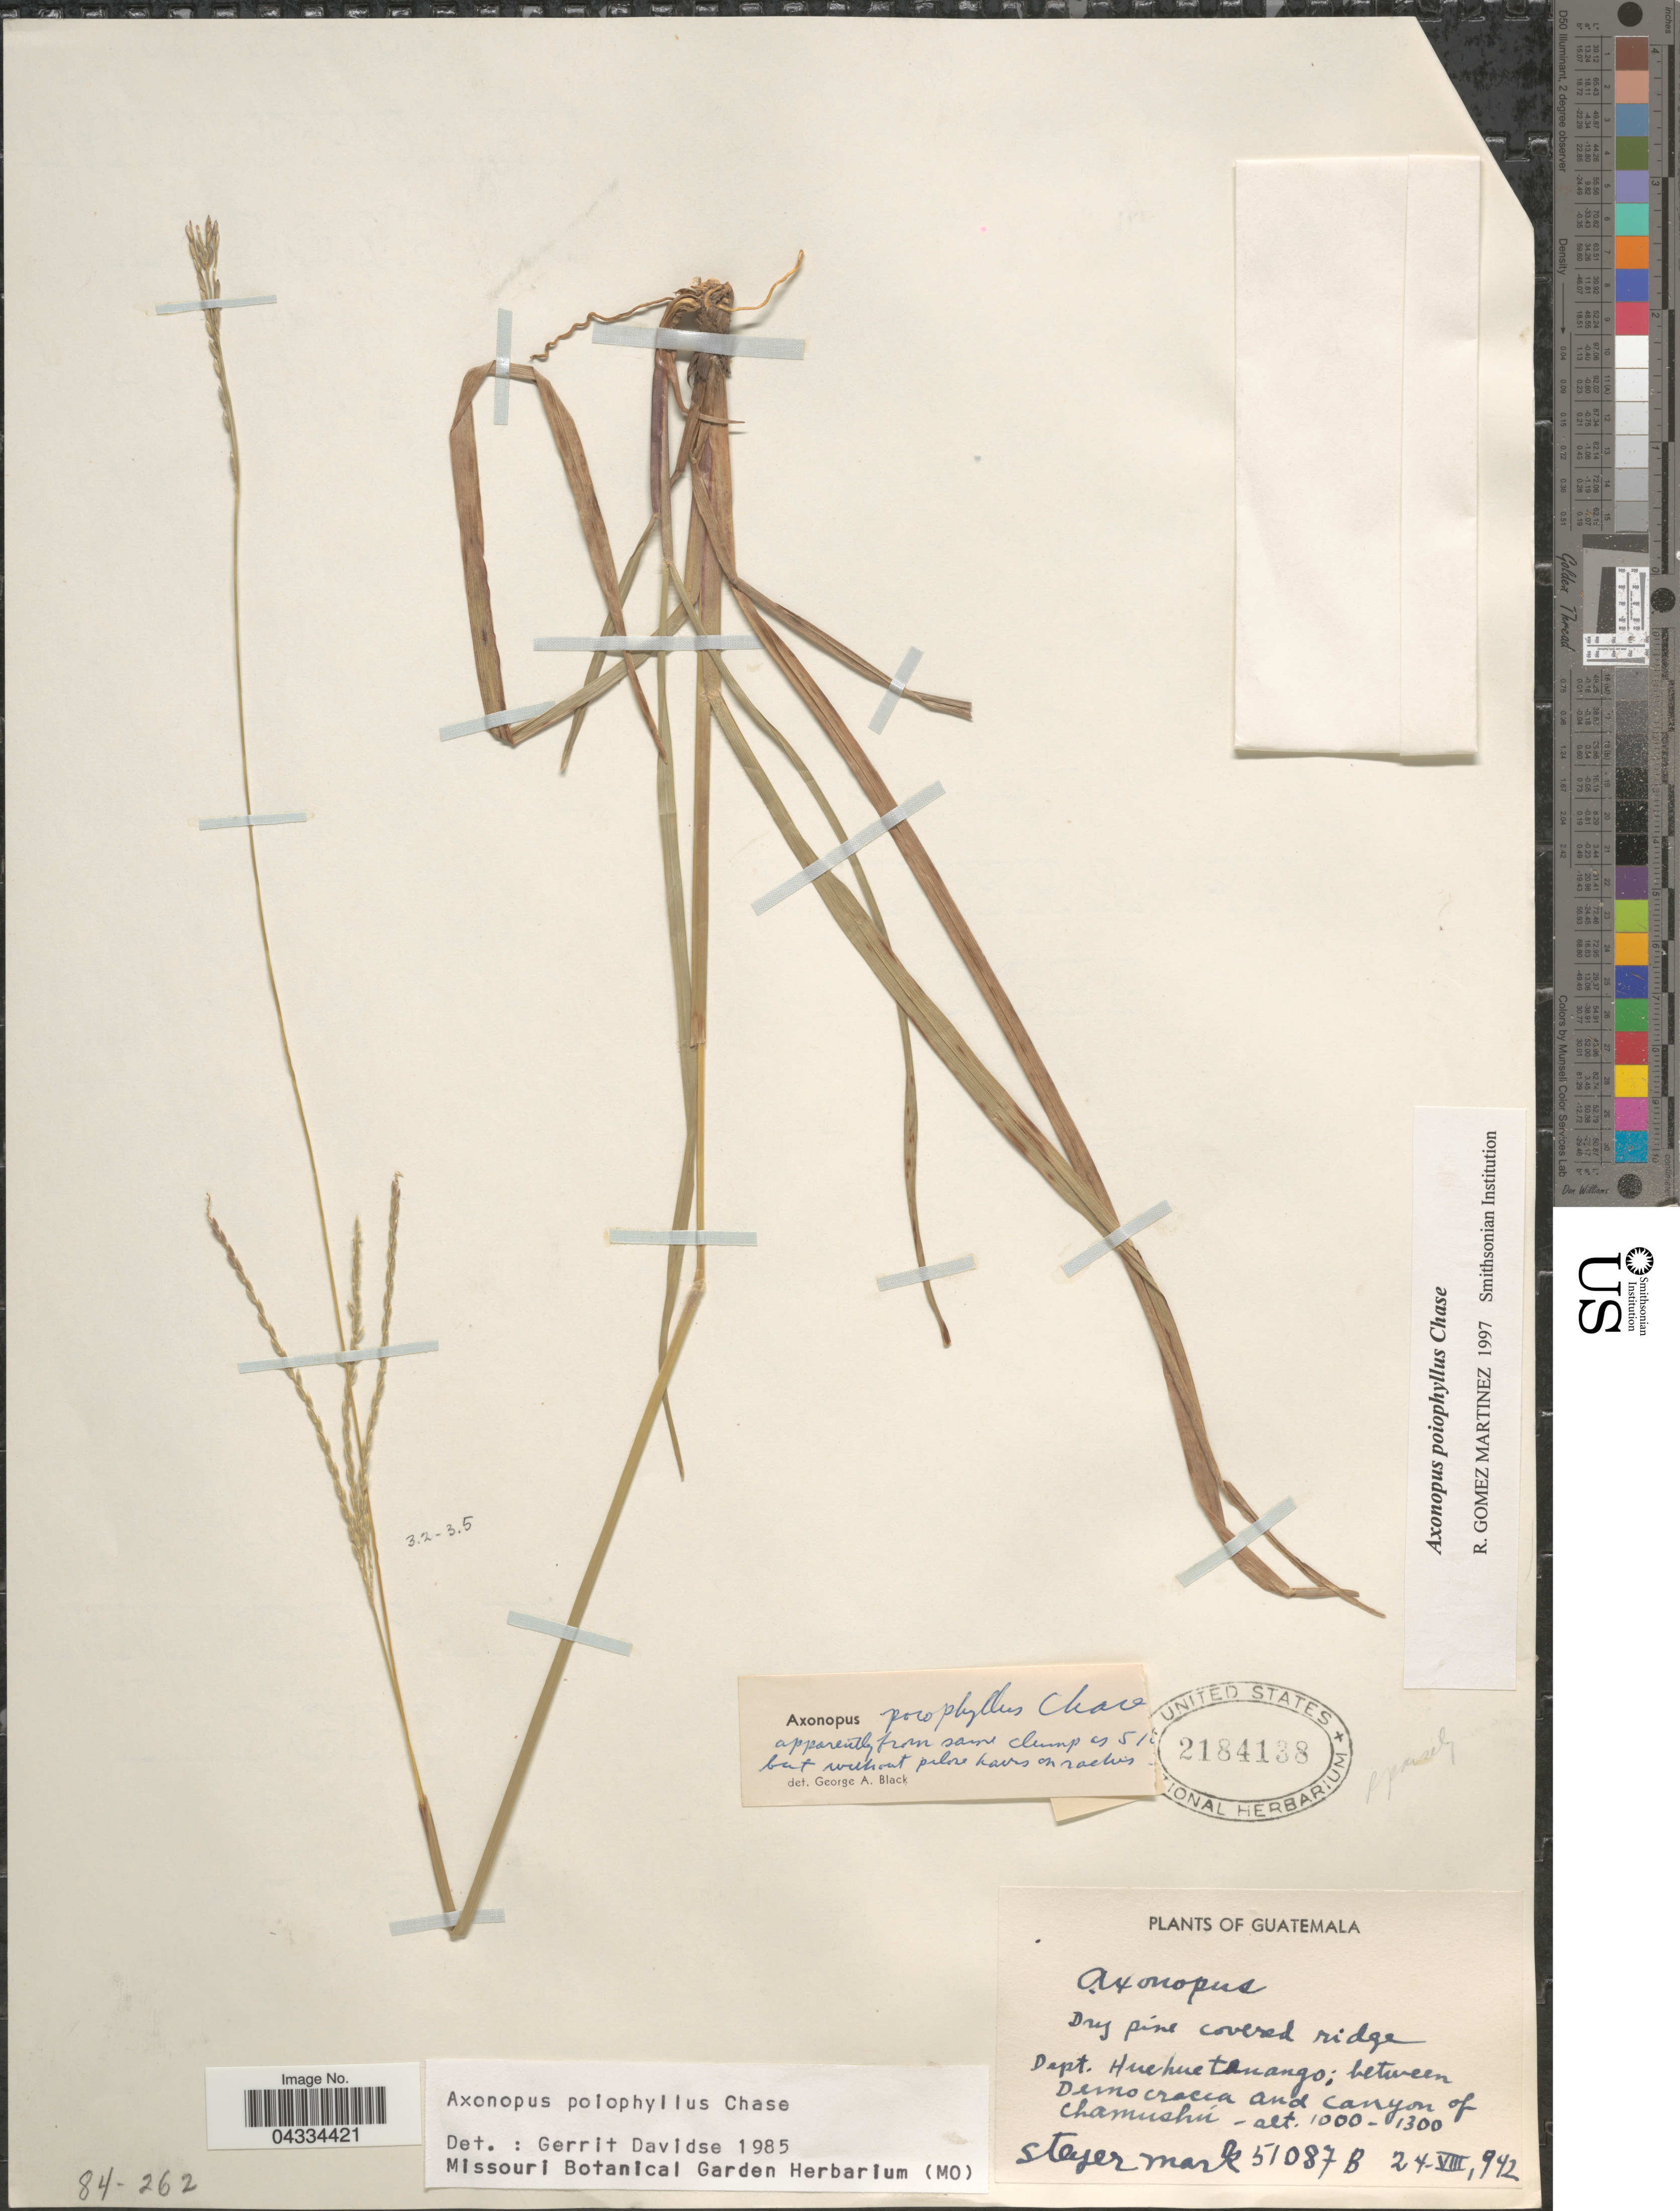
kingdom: Plantae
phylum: Tracheophyta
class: Liliopsida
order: Poales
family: Poaceae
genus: Axonopus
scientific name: Axonopus poiophyllus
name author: Chase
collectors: Steyermark, --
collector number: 51087B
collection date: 1942-08-24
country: Guatemala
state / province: Huehuetenango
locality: Dept. Huehuetenango; between Democracia and canyon of Chamushú.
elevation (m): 1000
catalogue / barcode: US 2184138